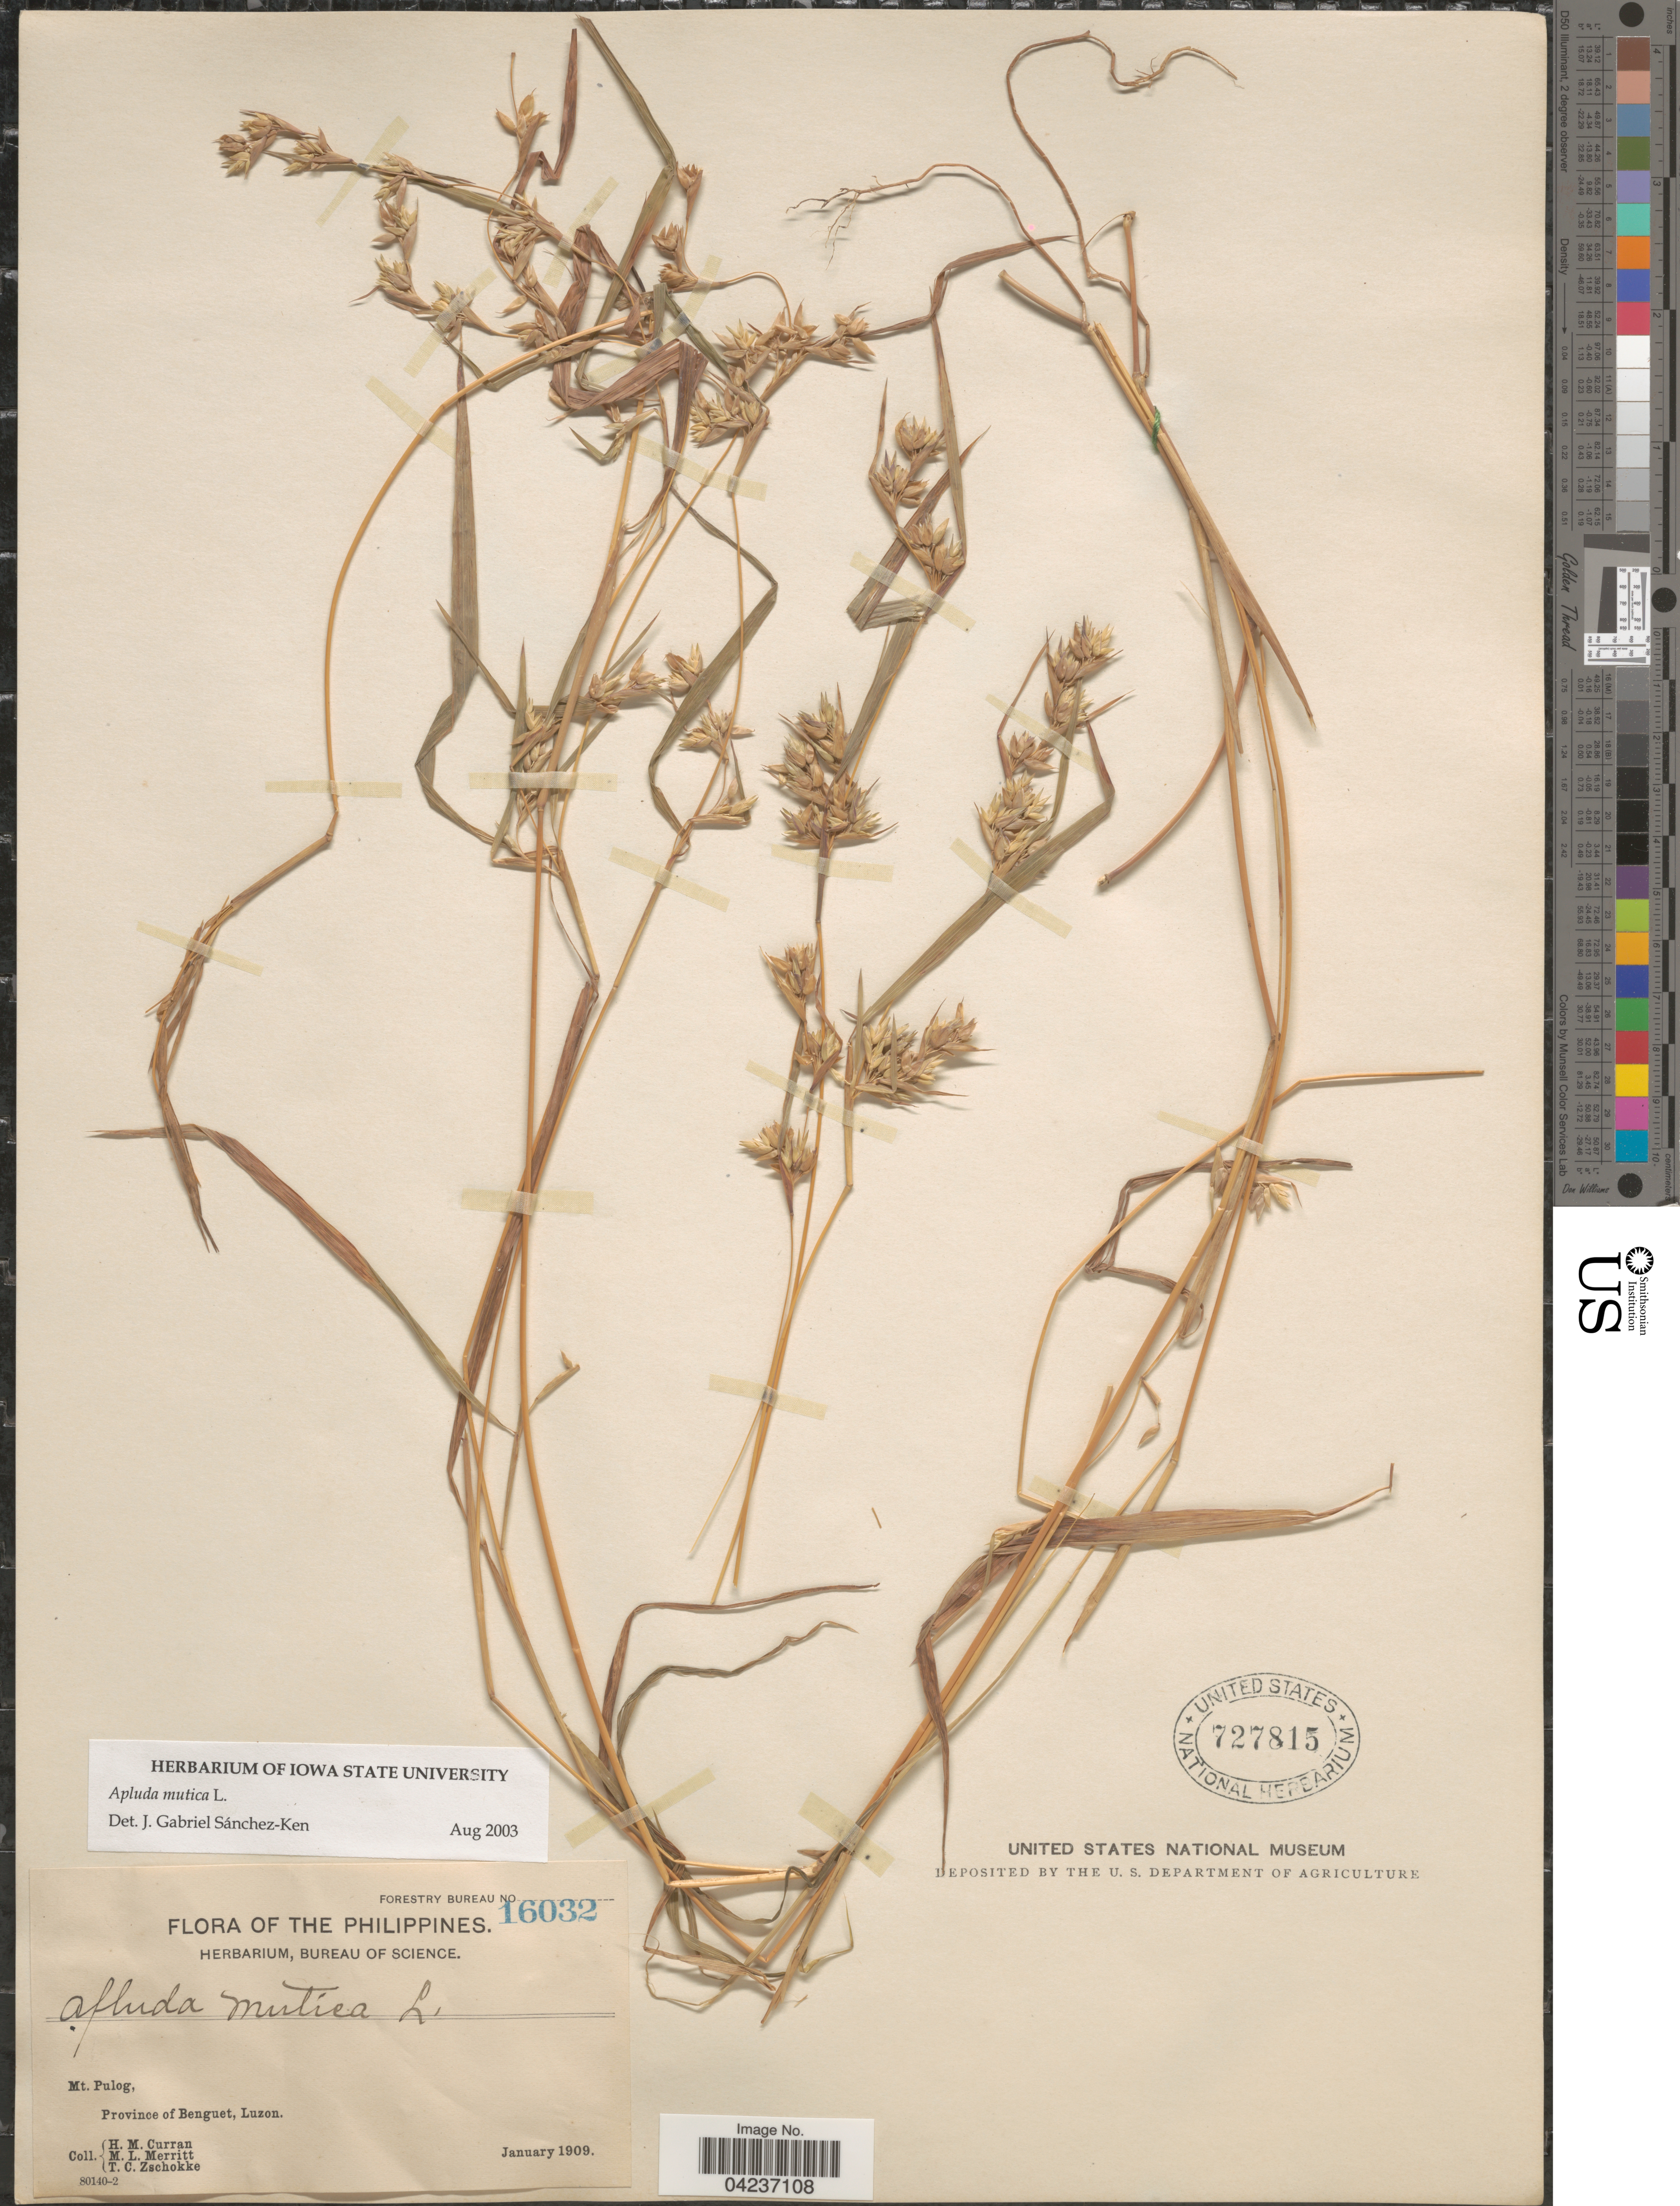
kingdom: Plantae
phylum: Tracheophyta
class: Liliopsida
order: Poales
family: Poaceae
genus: Apluda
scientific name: Apluda mutica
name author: L.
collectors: H. M. Curran, M. L. Merritt & T. C. Zschokke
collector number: Forestry Bureau 16032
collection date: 1909-01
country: Philippines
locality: Mt. Pulog, Province of Benguet, Luzon.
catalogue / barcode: US 727815